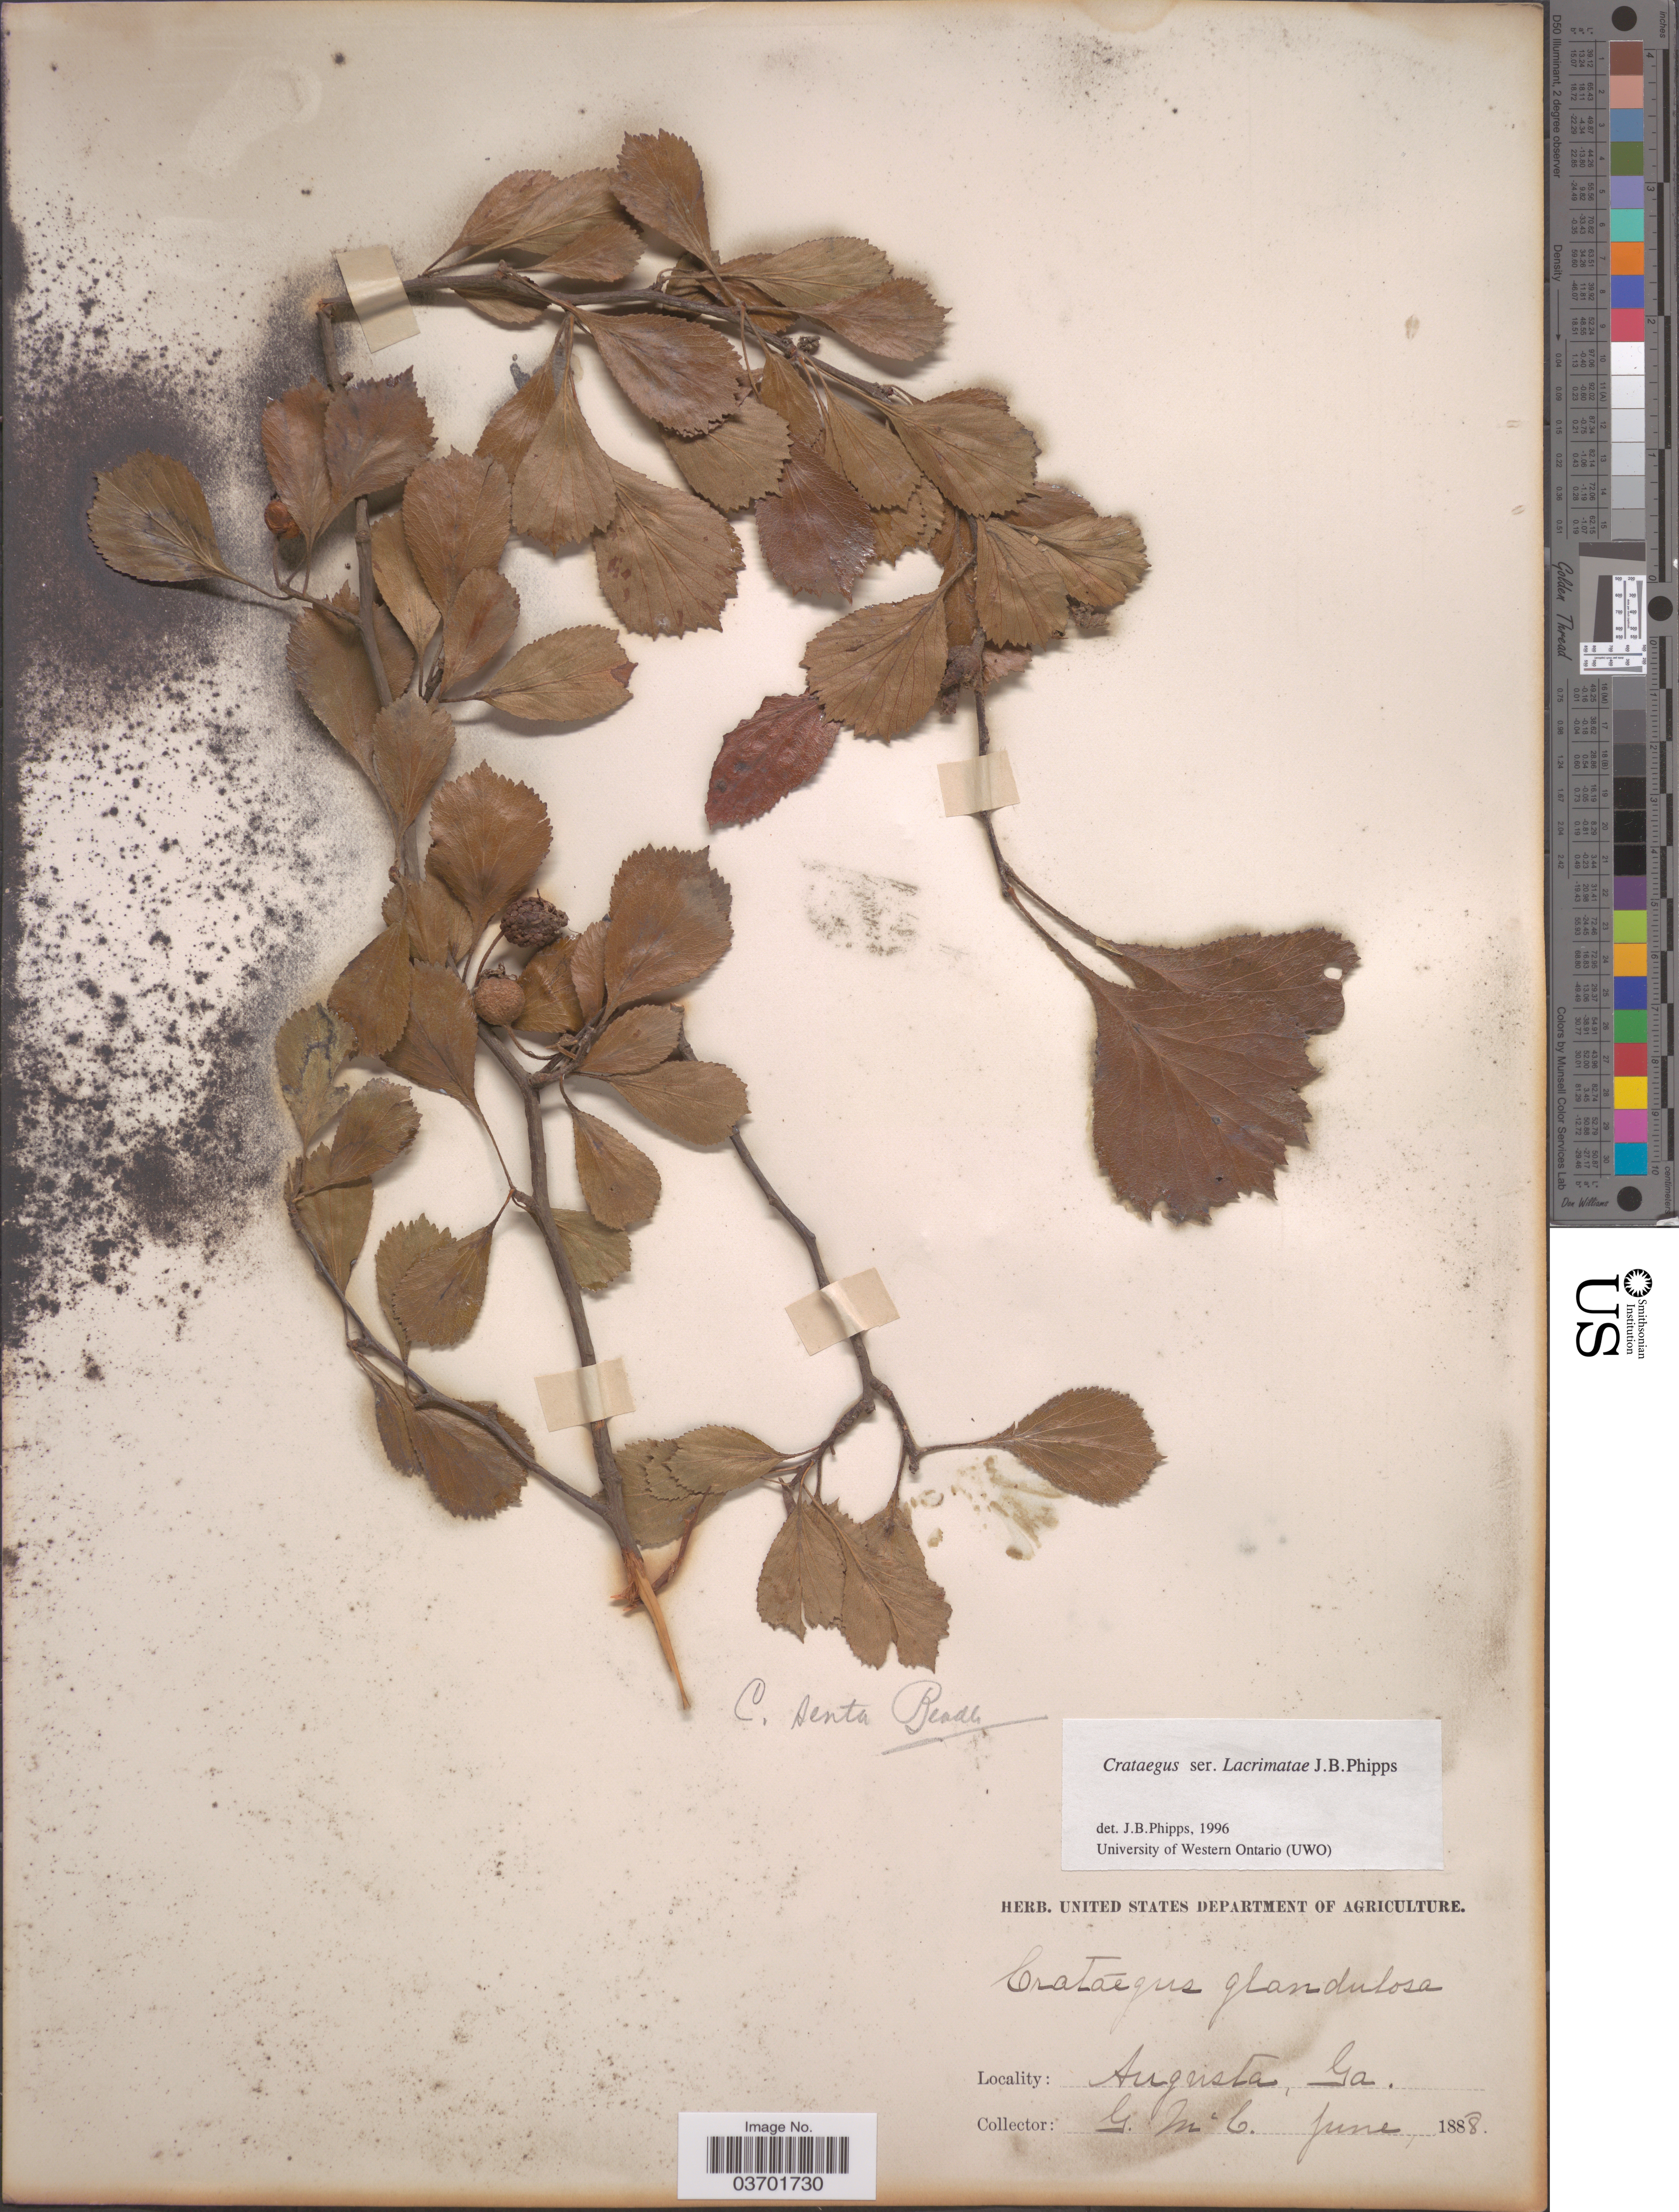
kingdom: Plantae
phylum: Tracheophyta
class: Magnoliopsida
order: Rosales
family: Rosaceae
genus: Crataegus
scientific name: Crataegus senta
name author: Beadle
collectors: G. M. C.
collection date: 1888-06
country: United States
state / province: Georgia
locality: Augusta.